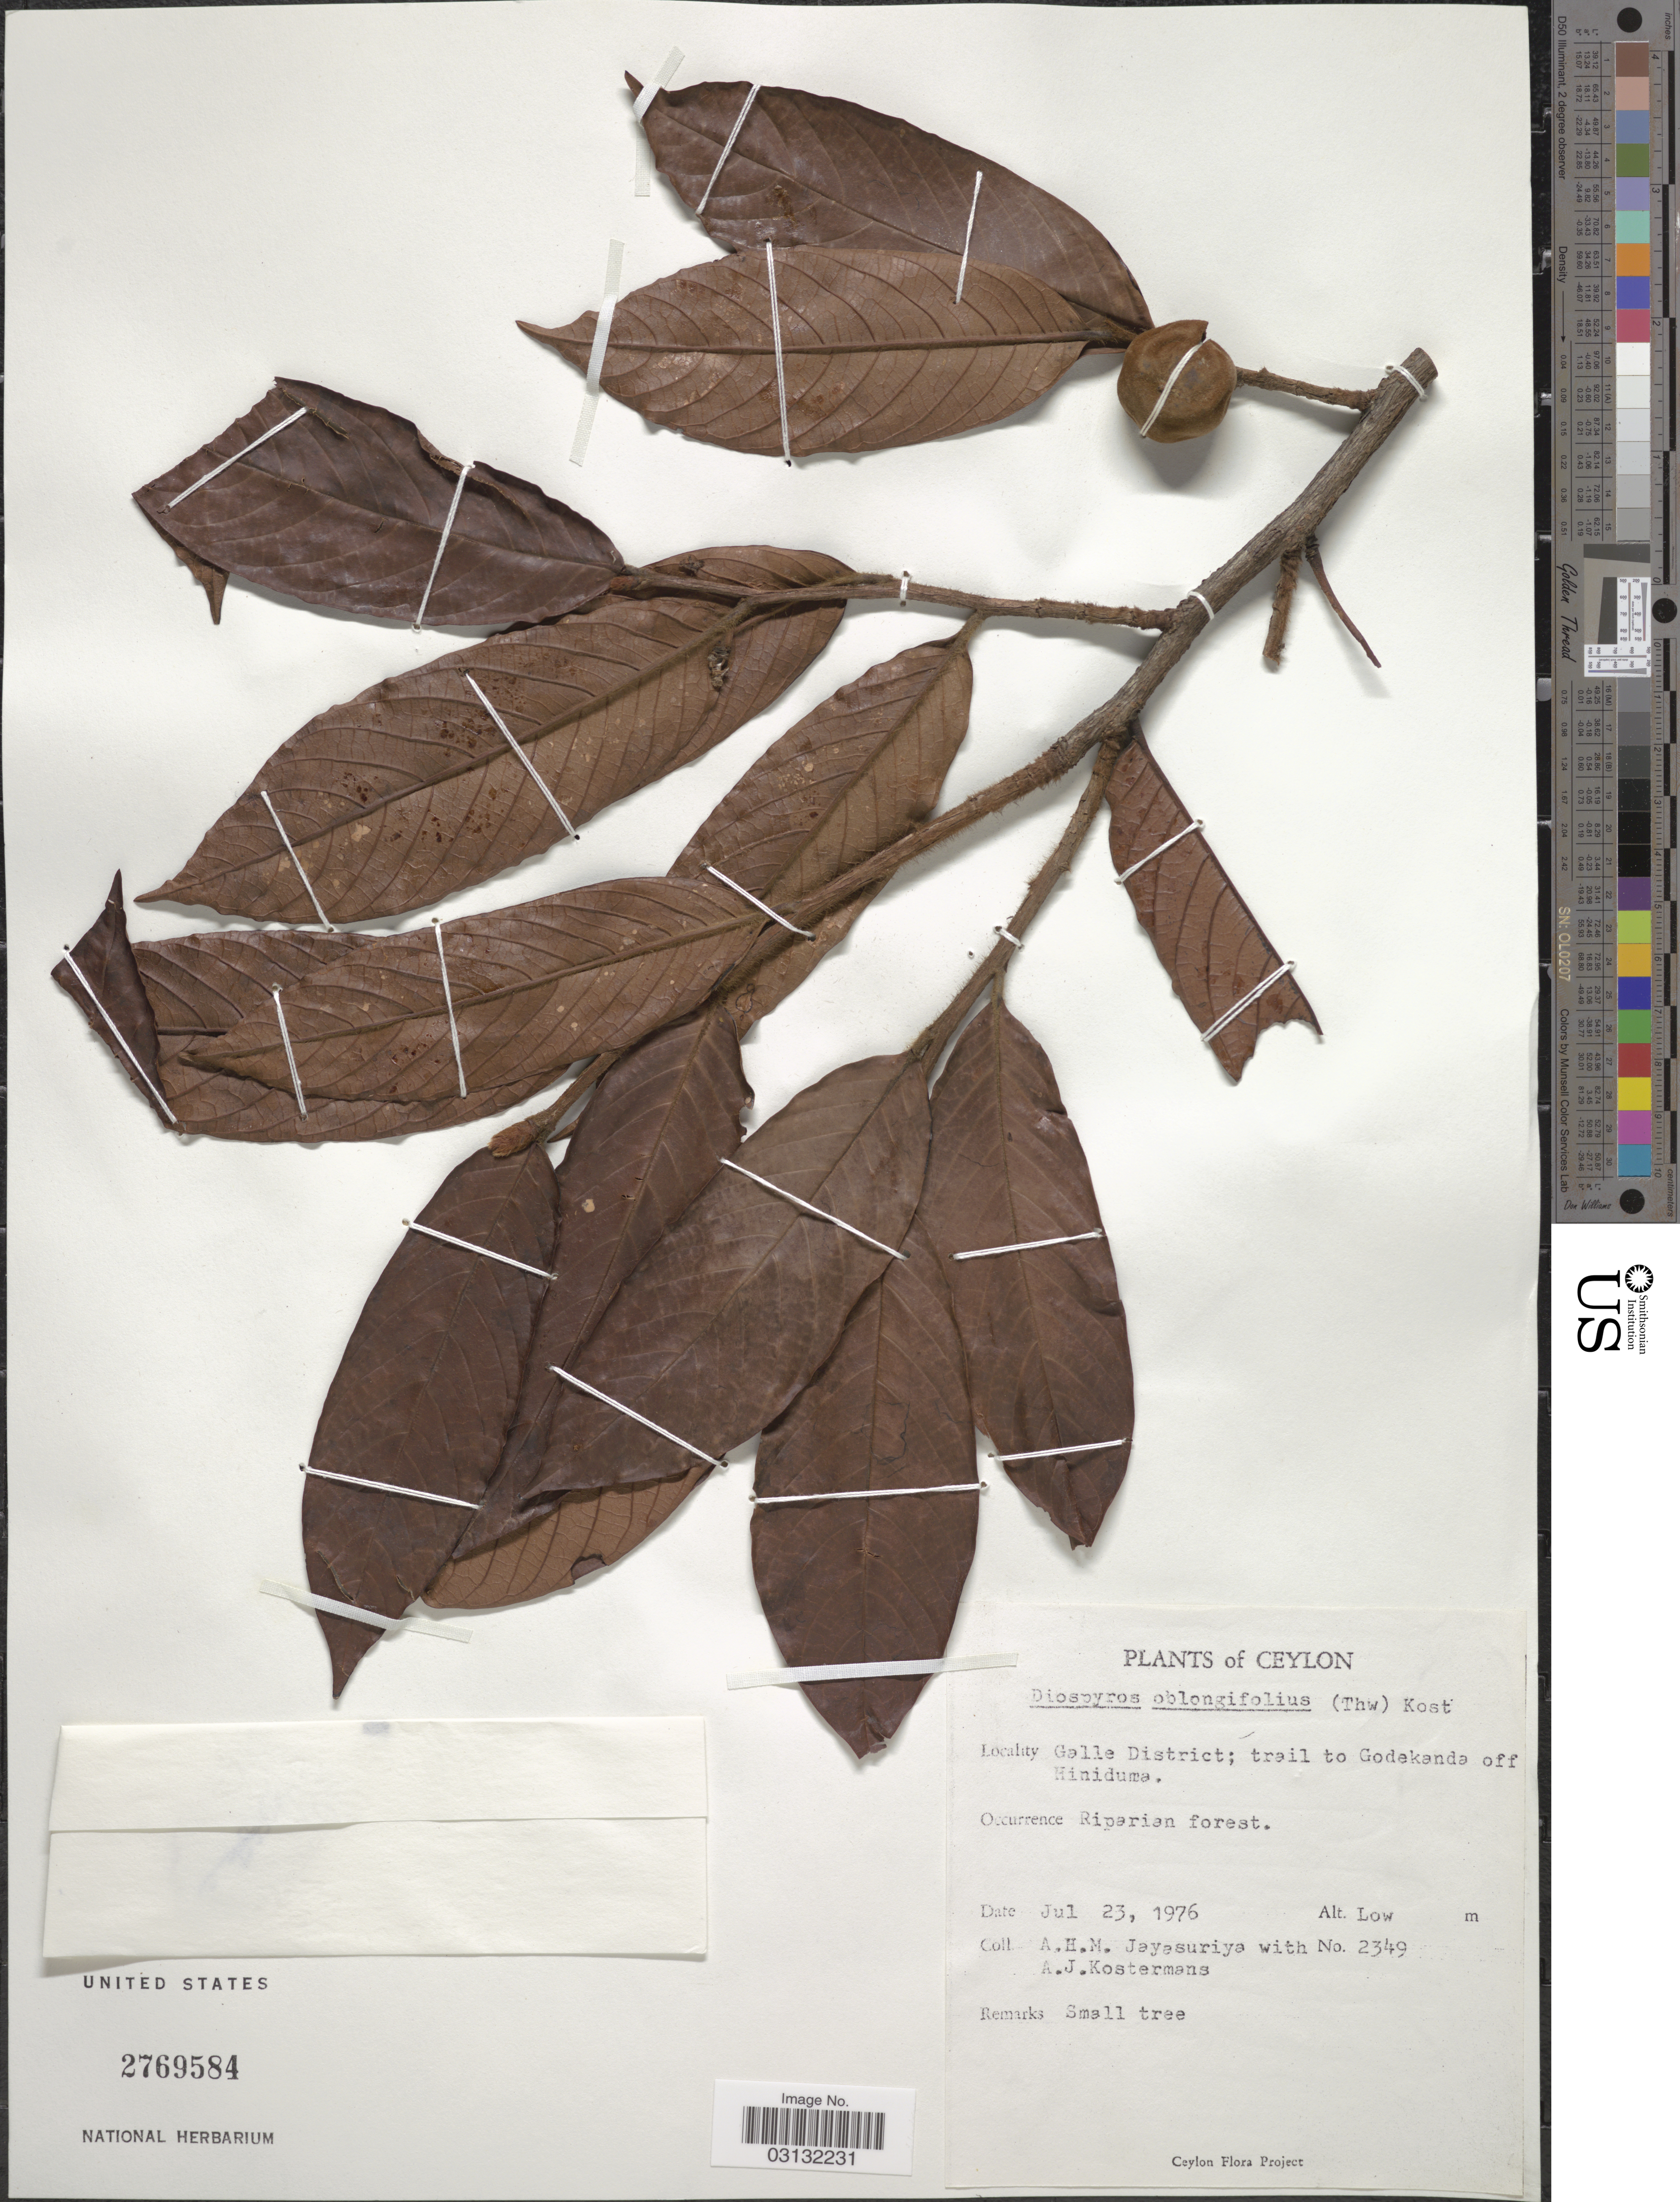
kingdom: Plantae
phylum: Tracheophyta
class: Magnoliopsida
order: Ericales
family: Ebenaceae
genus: Diospyros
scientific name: Diospyros oblongifolia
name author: (Thwaites) Kosterm.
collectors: A. H. Jayasuriya & A. J. G. Kostermans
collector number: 2349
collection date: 1976-07-23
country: Sri Lanka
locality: Ceylon. Galle District; trail to Godekande off Hiniduma.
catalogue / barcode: US 2769584